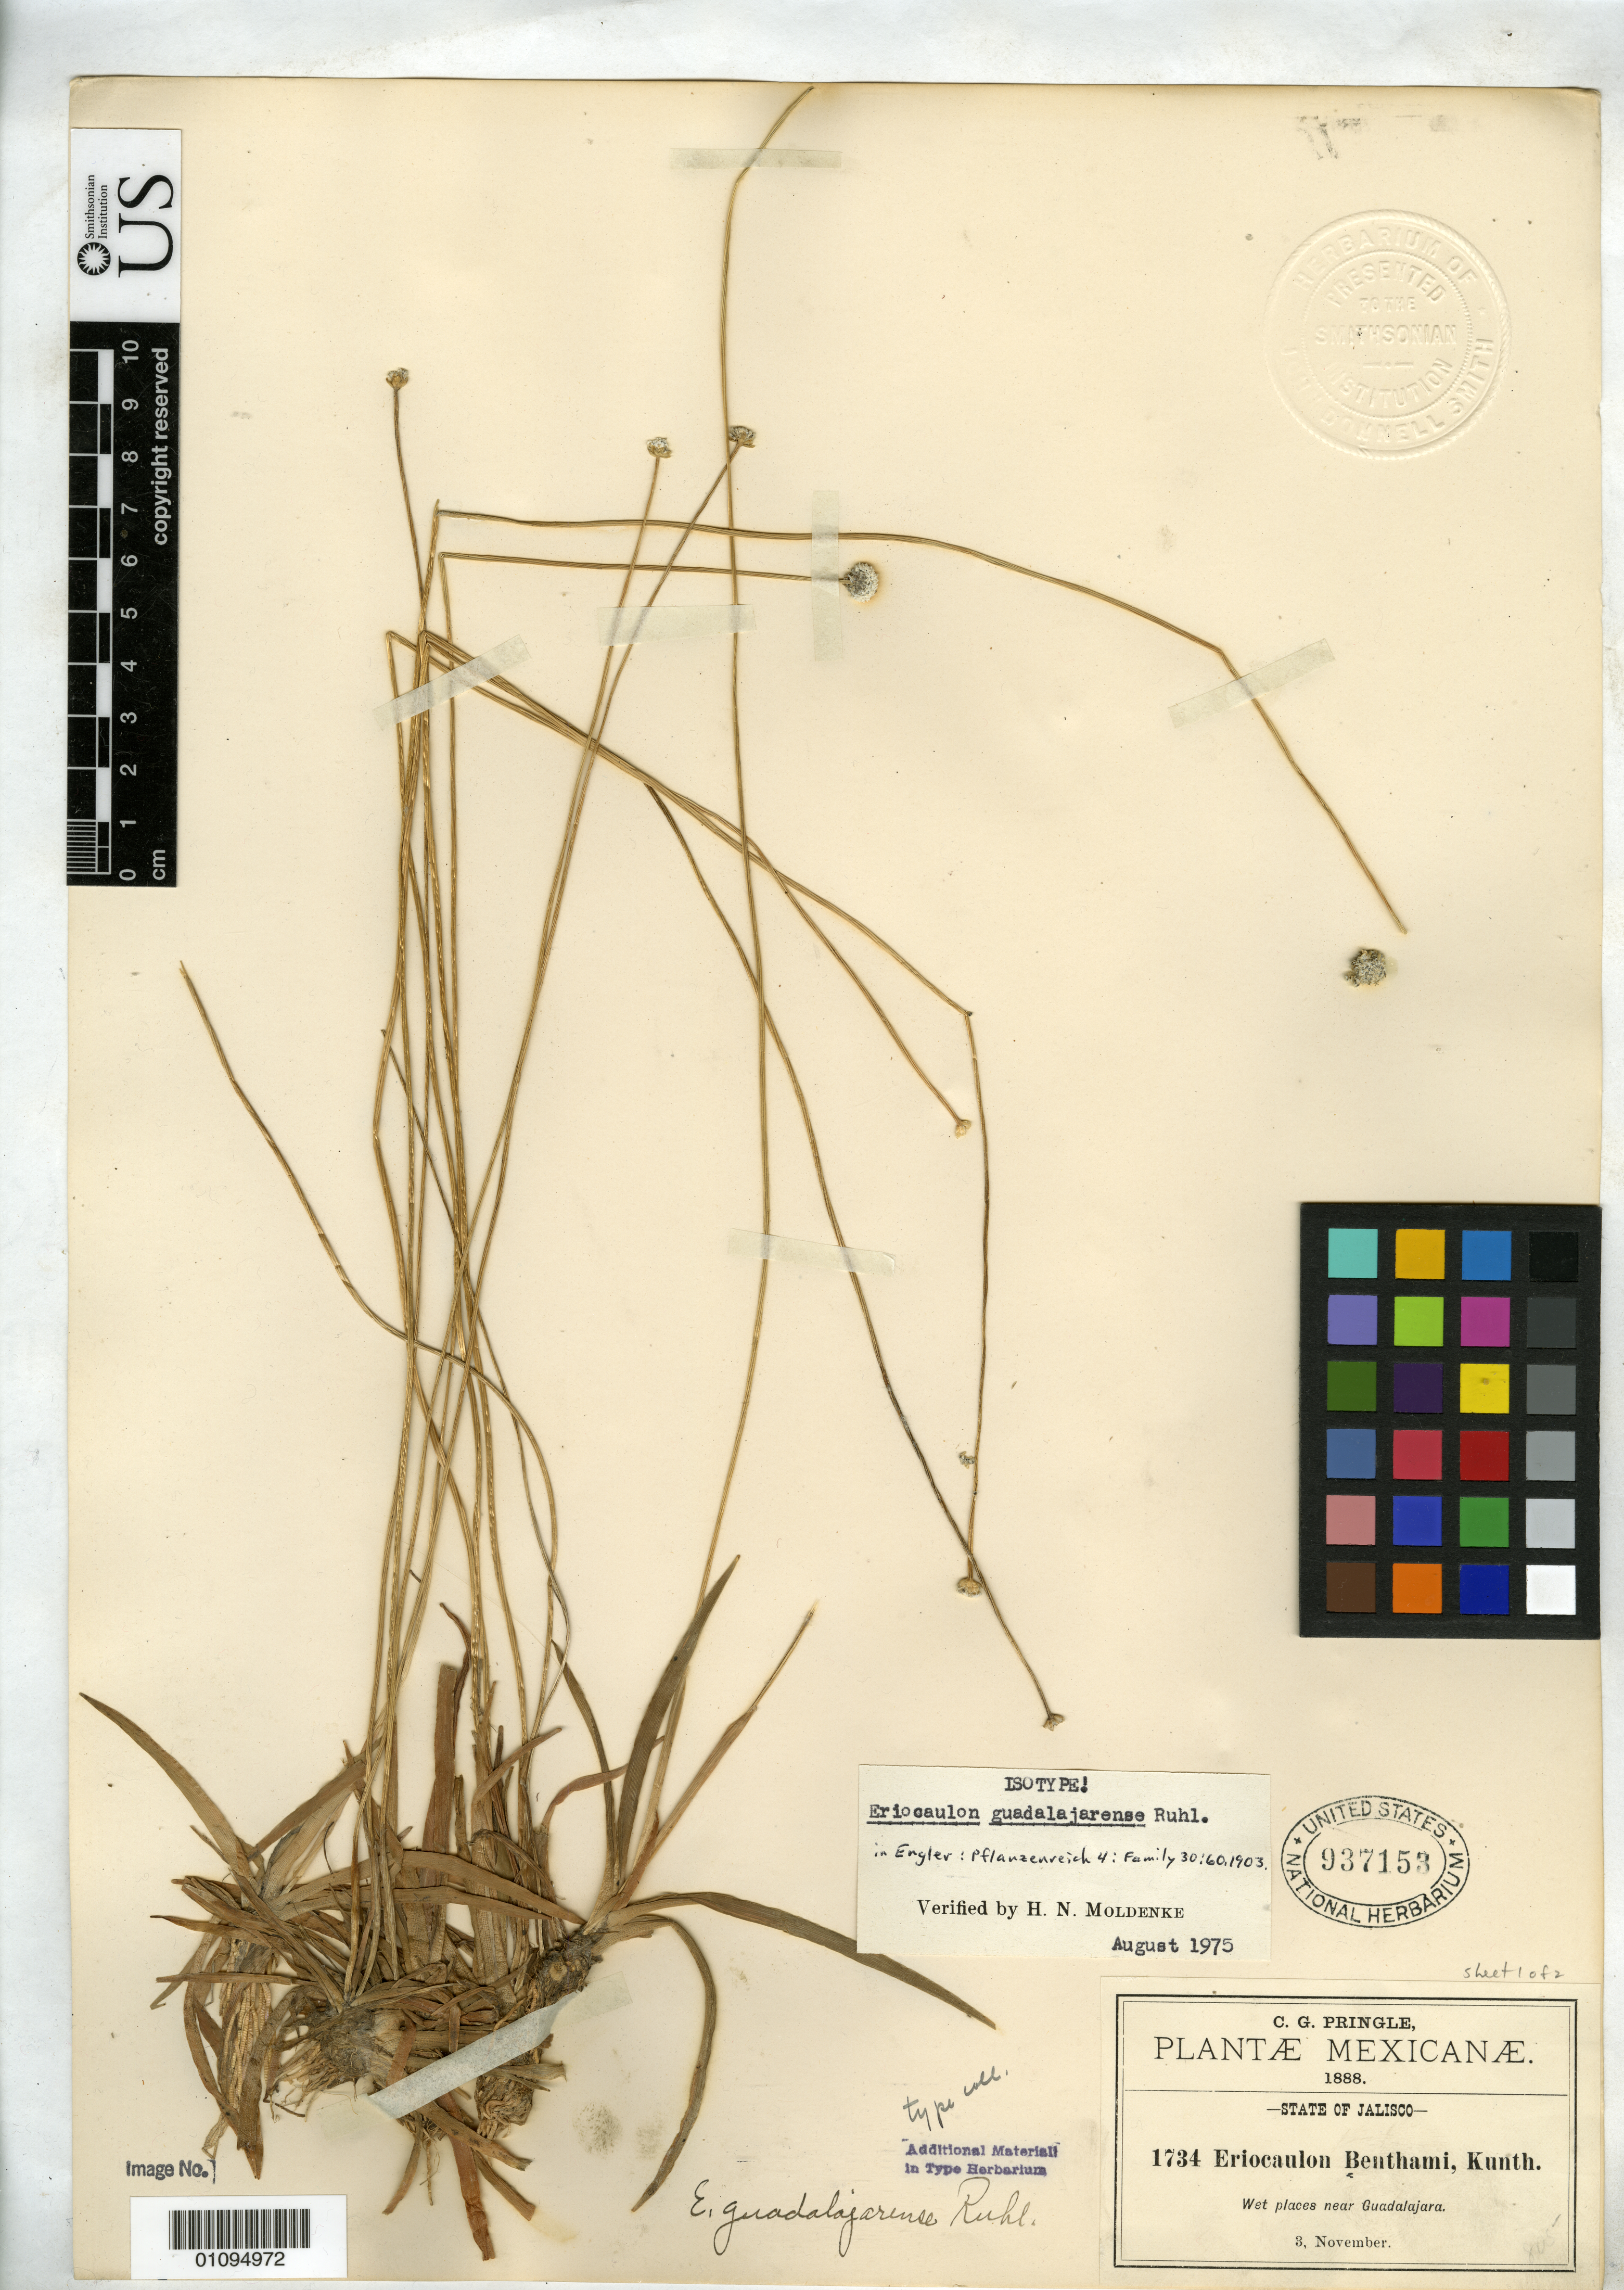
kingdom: Plantae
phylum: Tracheophyta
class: Liliopsida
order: Poales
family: Eriocaulaceae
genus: Eriocaulon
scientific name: Eriocaulon guadalajarense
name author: Ruhland in Engl.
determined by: Moldenke, H. N.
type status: Isotype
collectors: C. G. Pringle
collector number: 1734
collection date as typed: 03 Nov 1888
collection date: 1888-11-03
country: Mexico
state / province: Jalisco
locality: Guadalajara.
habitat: Wet places.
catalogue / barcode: US 937153